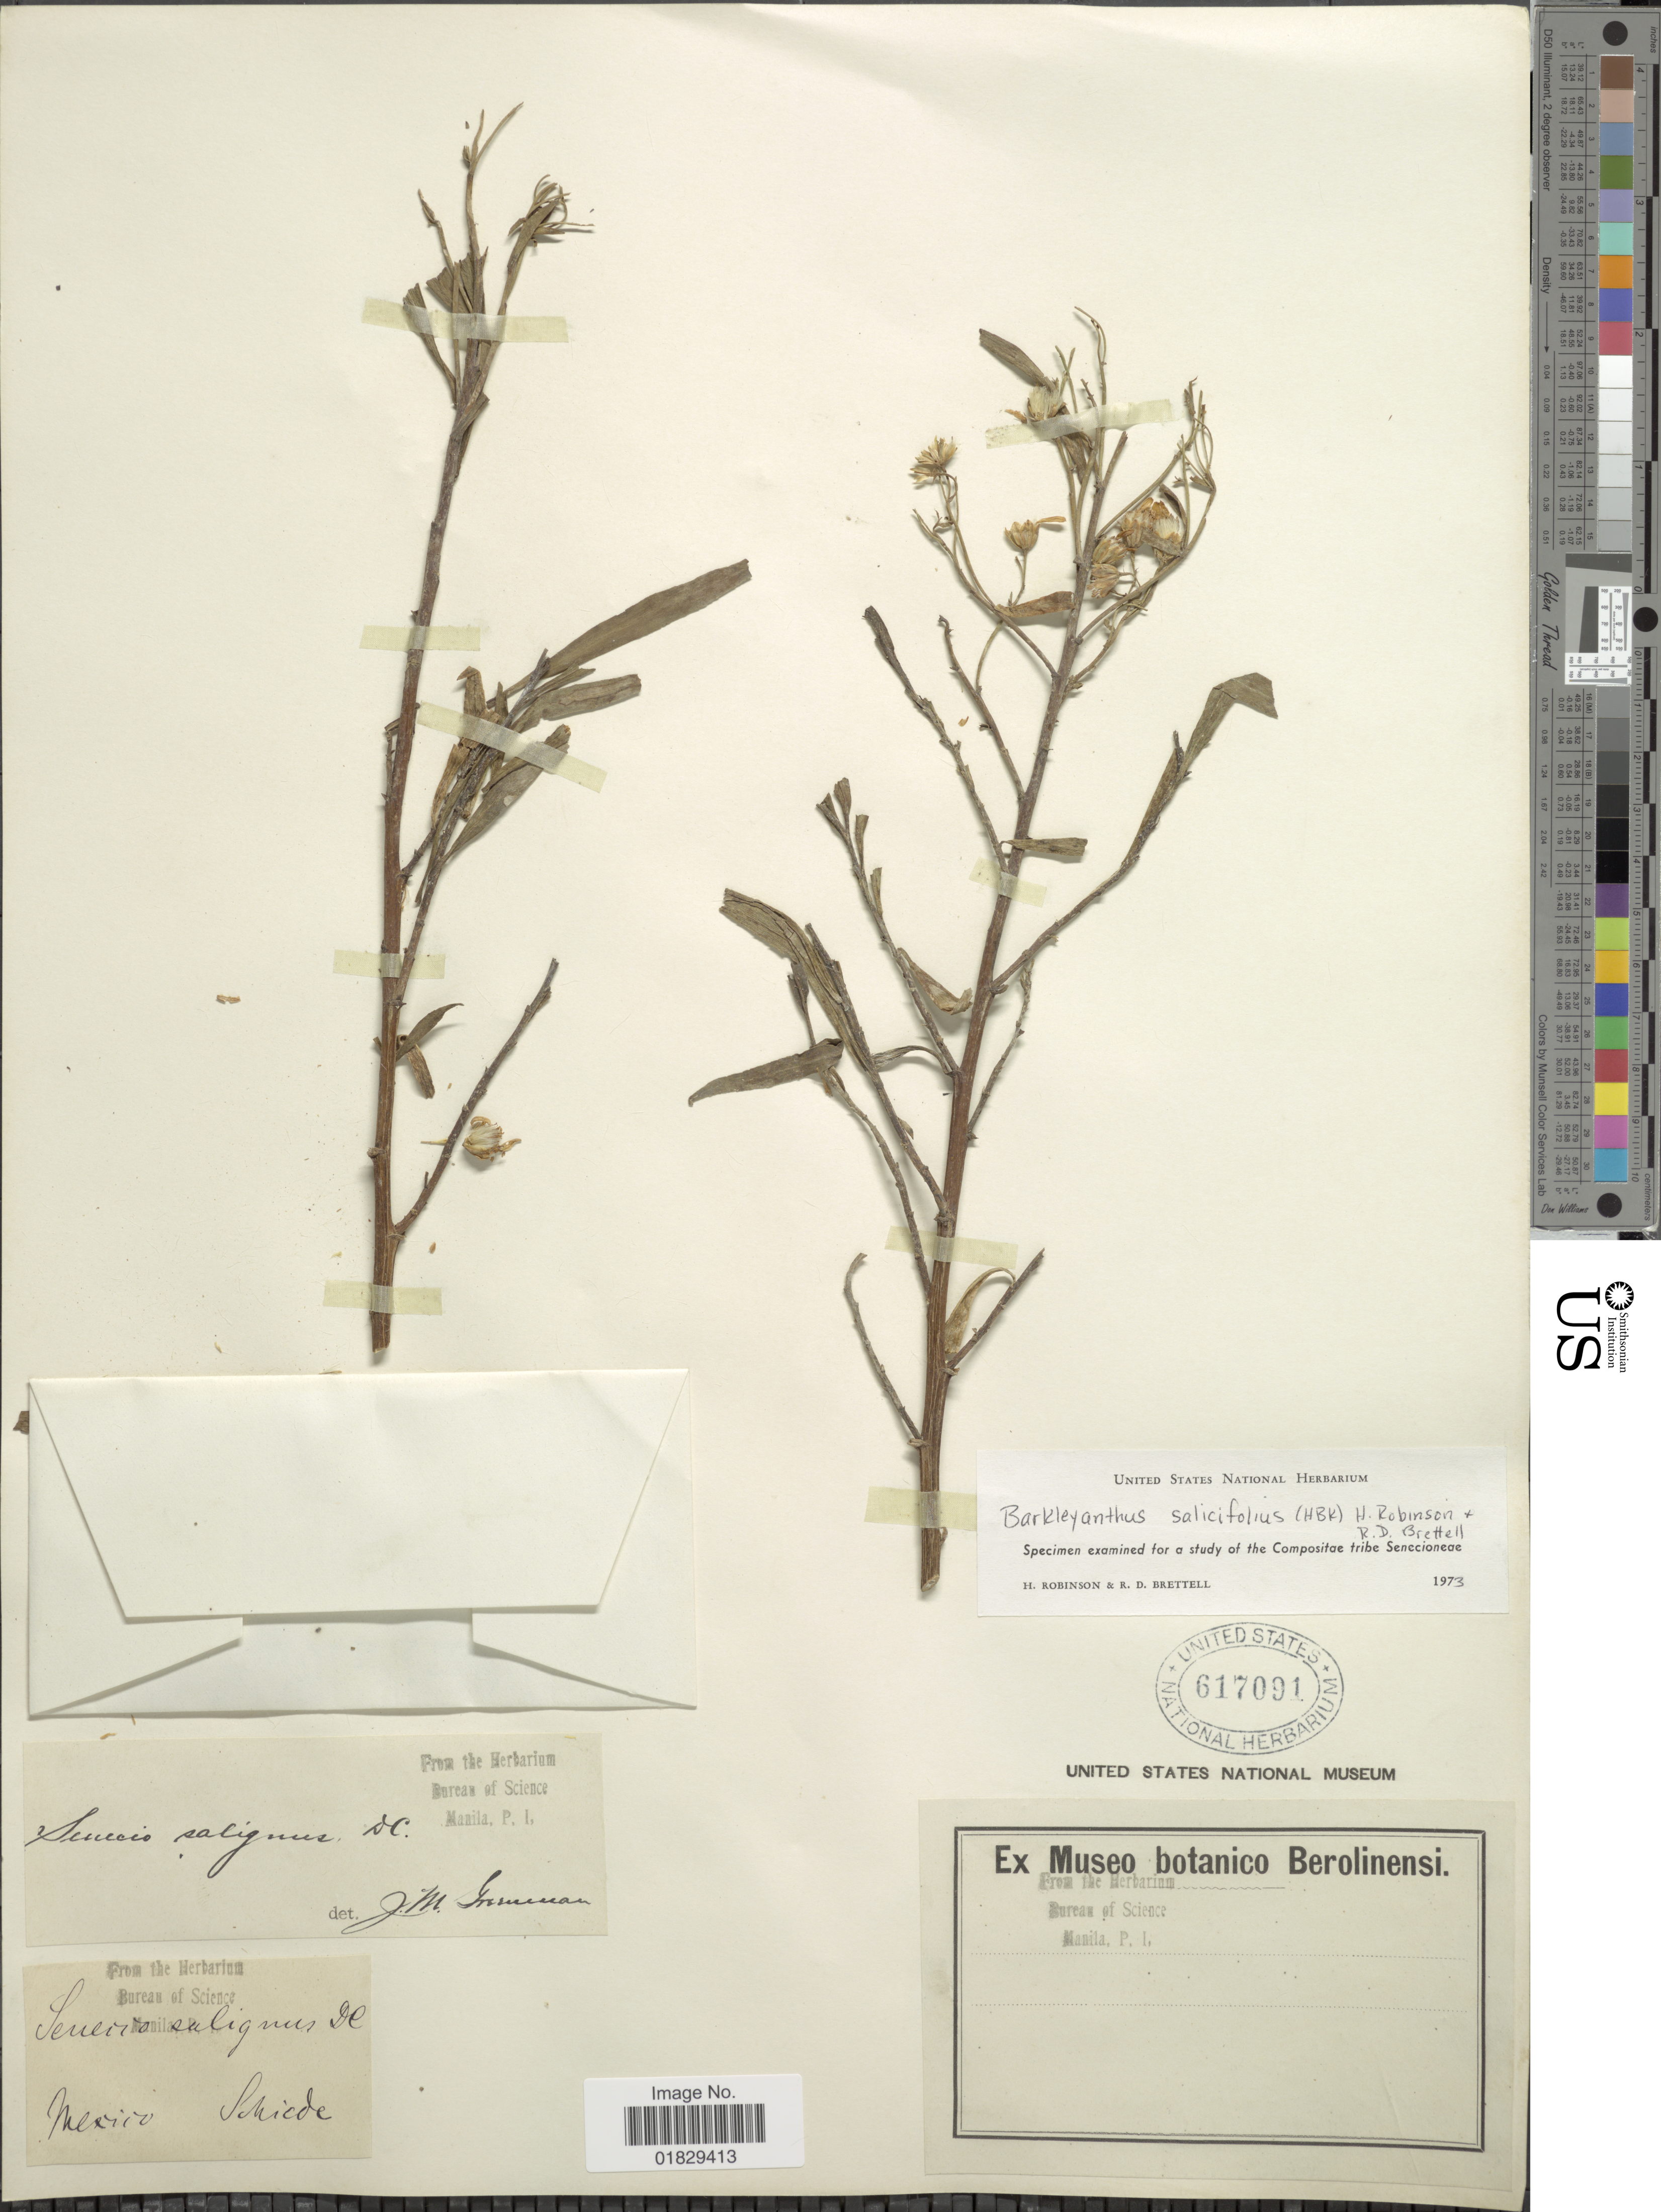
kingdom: Plantae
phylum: Tracheophyta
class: Magnoliopsida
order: Asterales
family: Asteraceae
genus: Barkleyanthus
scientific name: Barkleyanthus salicifolius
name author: (Kunth) H. Rob. & Brettell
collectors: Schiede, --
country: Mexico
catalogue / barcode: US 617091